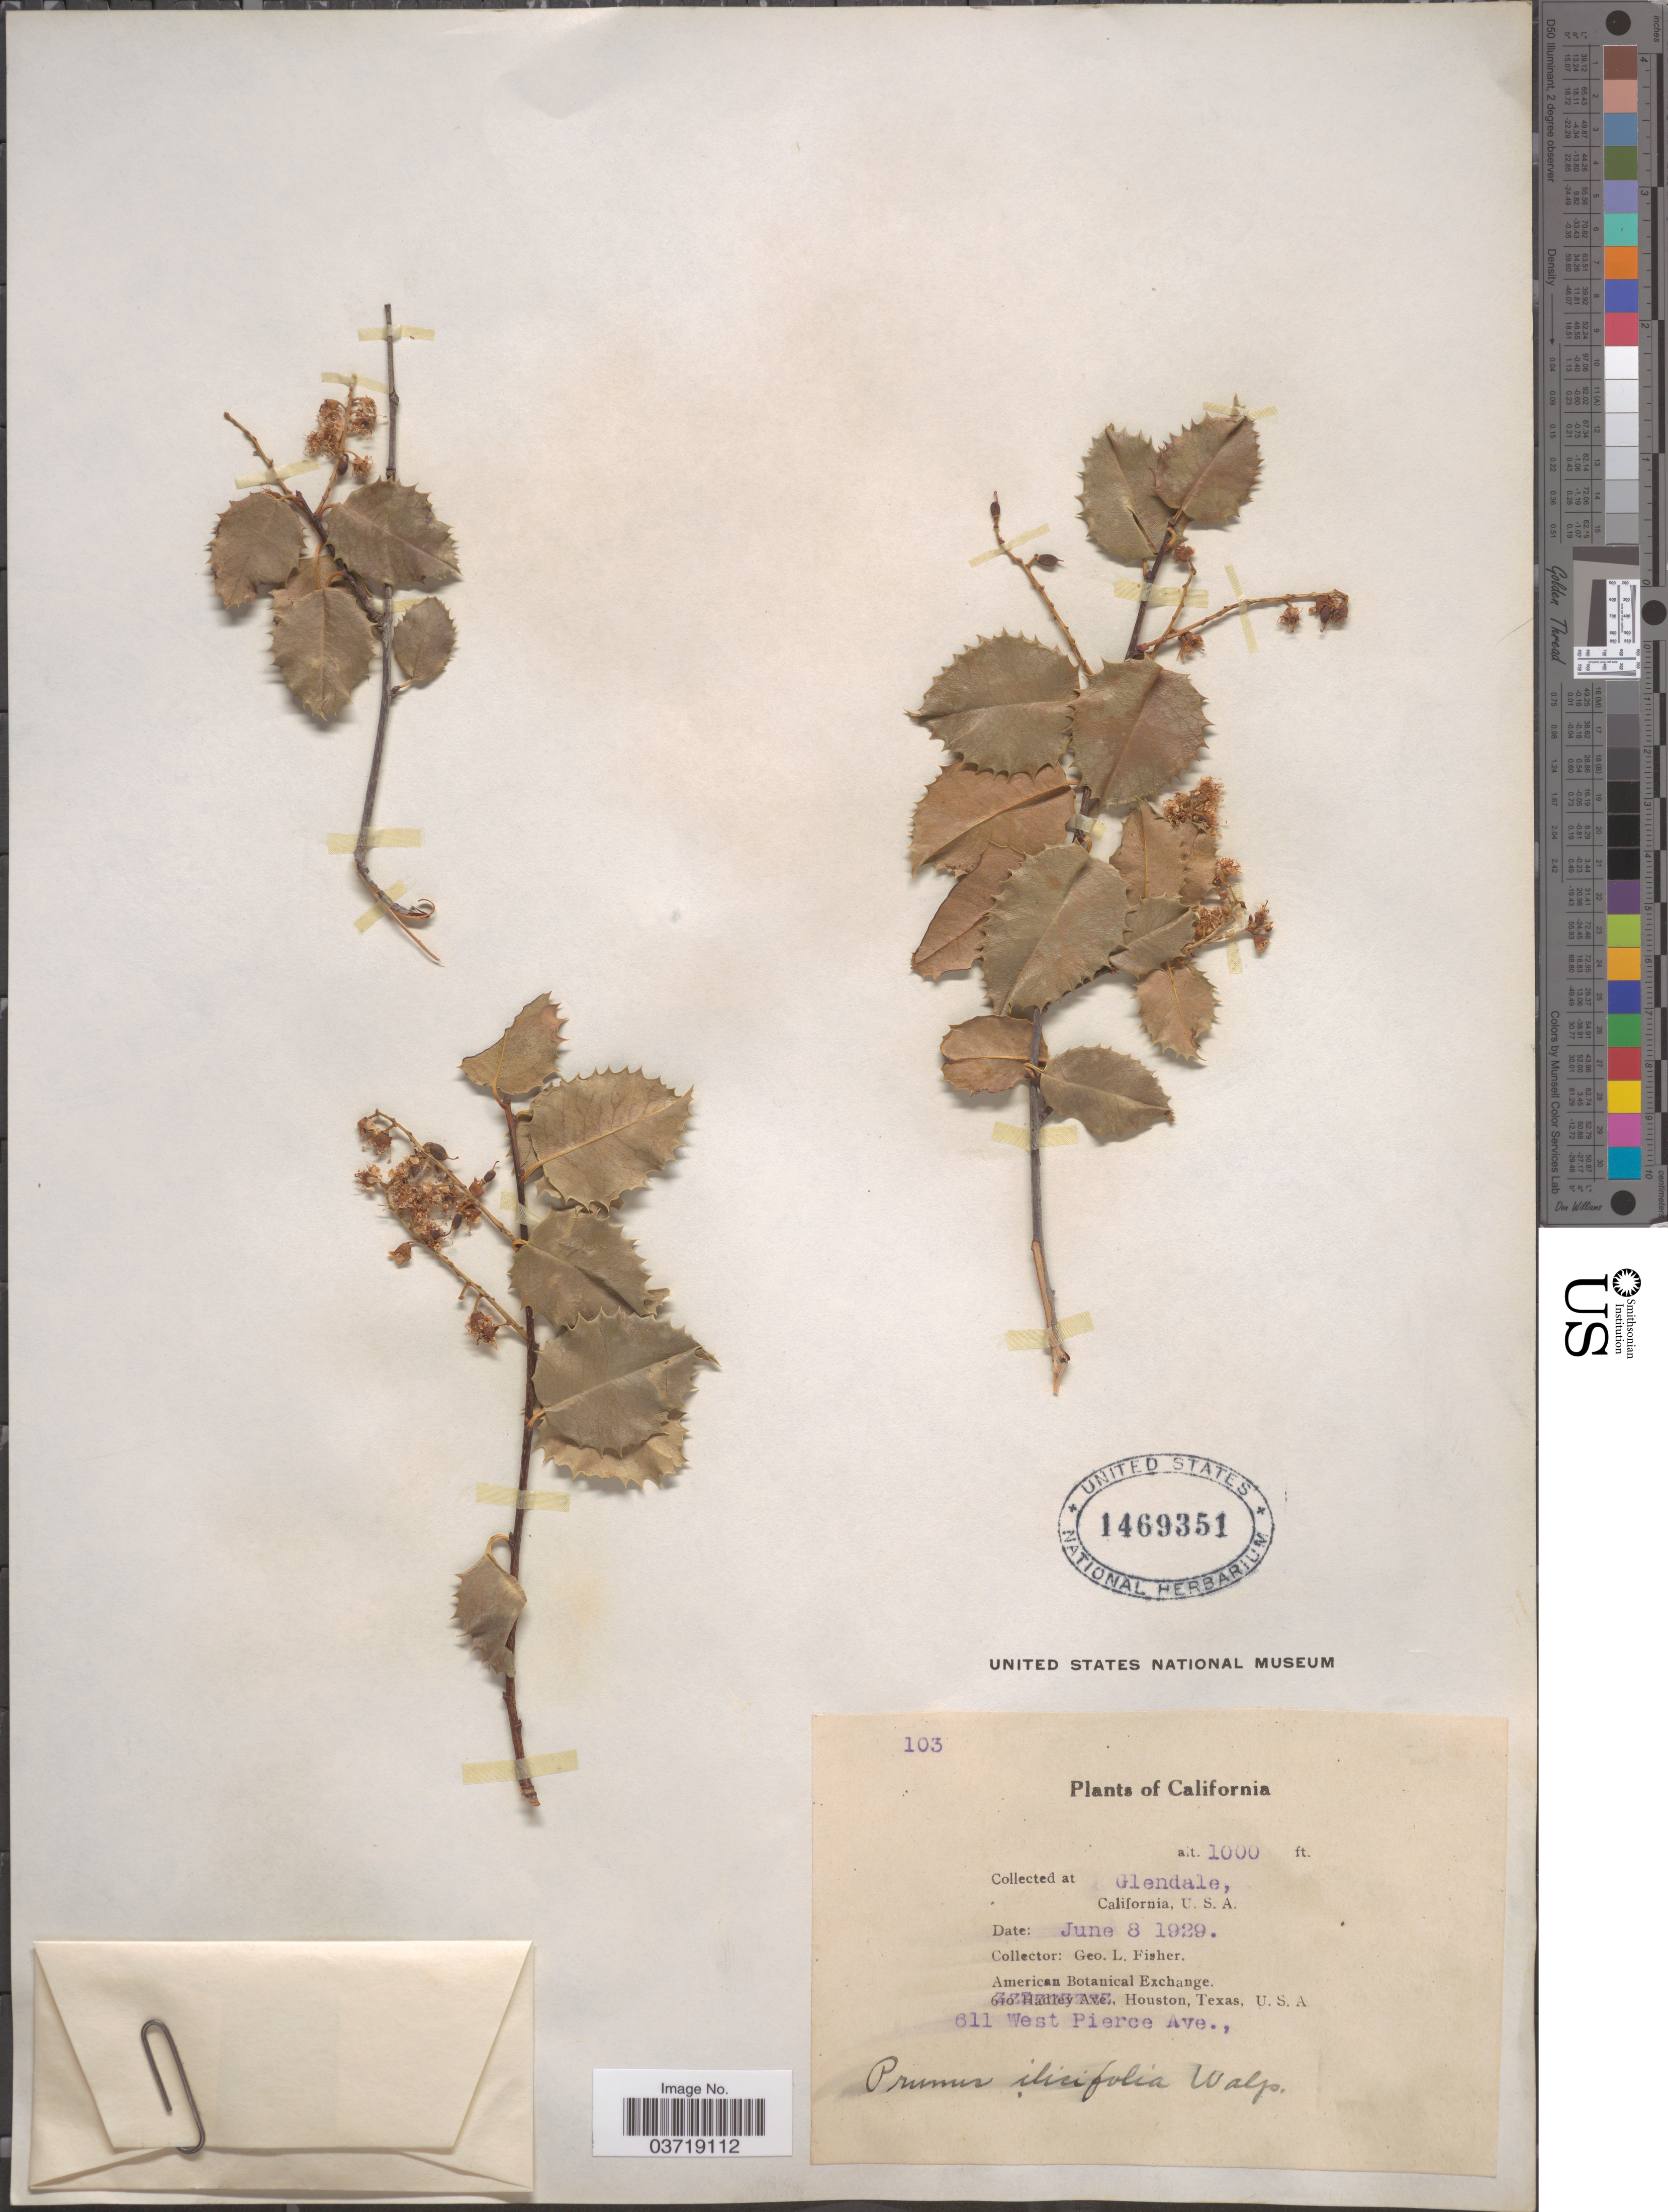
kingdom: Plantae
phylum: Tracheophyta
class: Magnoliopsida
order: Rosales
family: Rosaceae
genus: Prunus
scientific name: Prunus ilicifolia var. ilicifolia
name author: (Nutt. ex Hook. & Arn.) D. Dietr.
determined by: Strong, Mark T., (BOT), Smithsonian Institution - National Museum of Natural History (UNITED STATES)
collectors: G. L. Fisher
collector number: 103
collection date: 1929-06-08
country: United States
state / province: California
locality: Glendale.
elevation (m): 305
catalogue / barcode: US 1469351